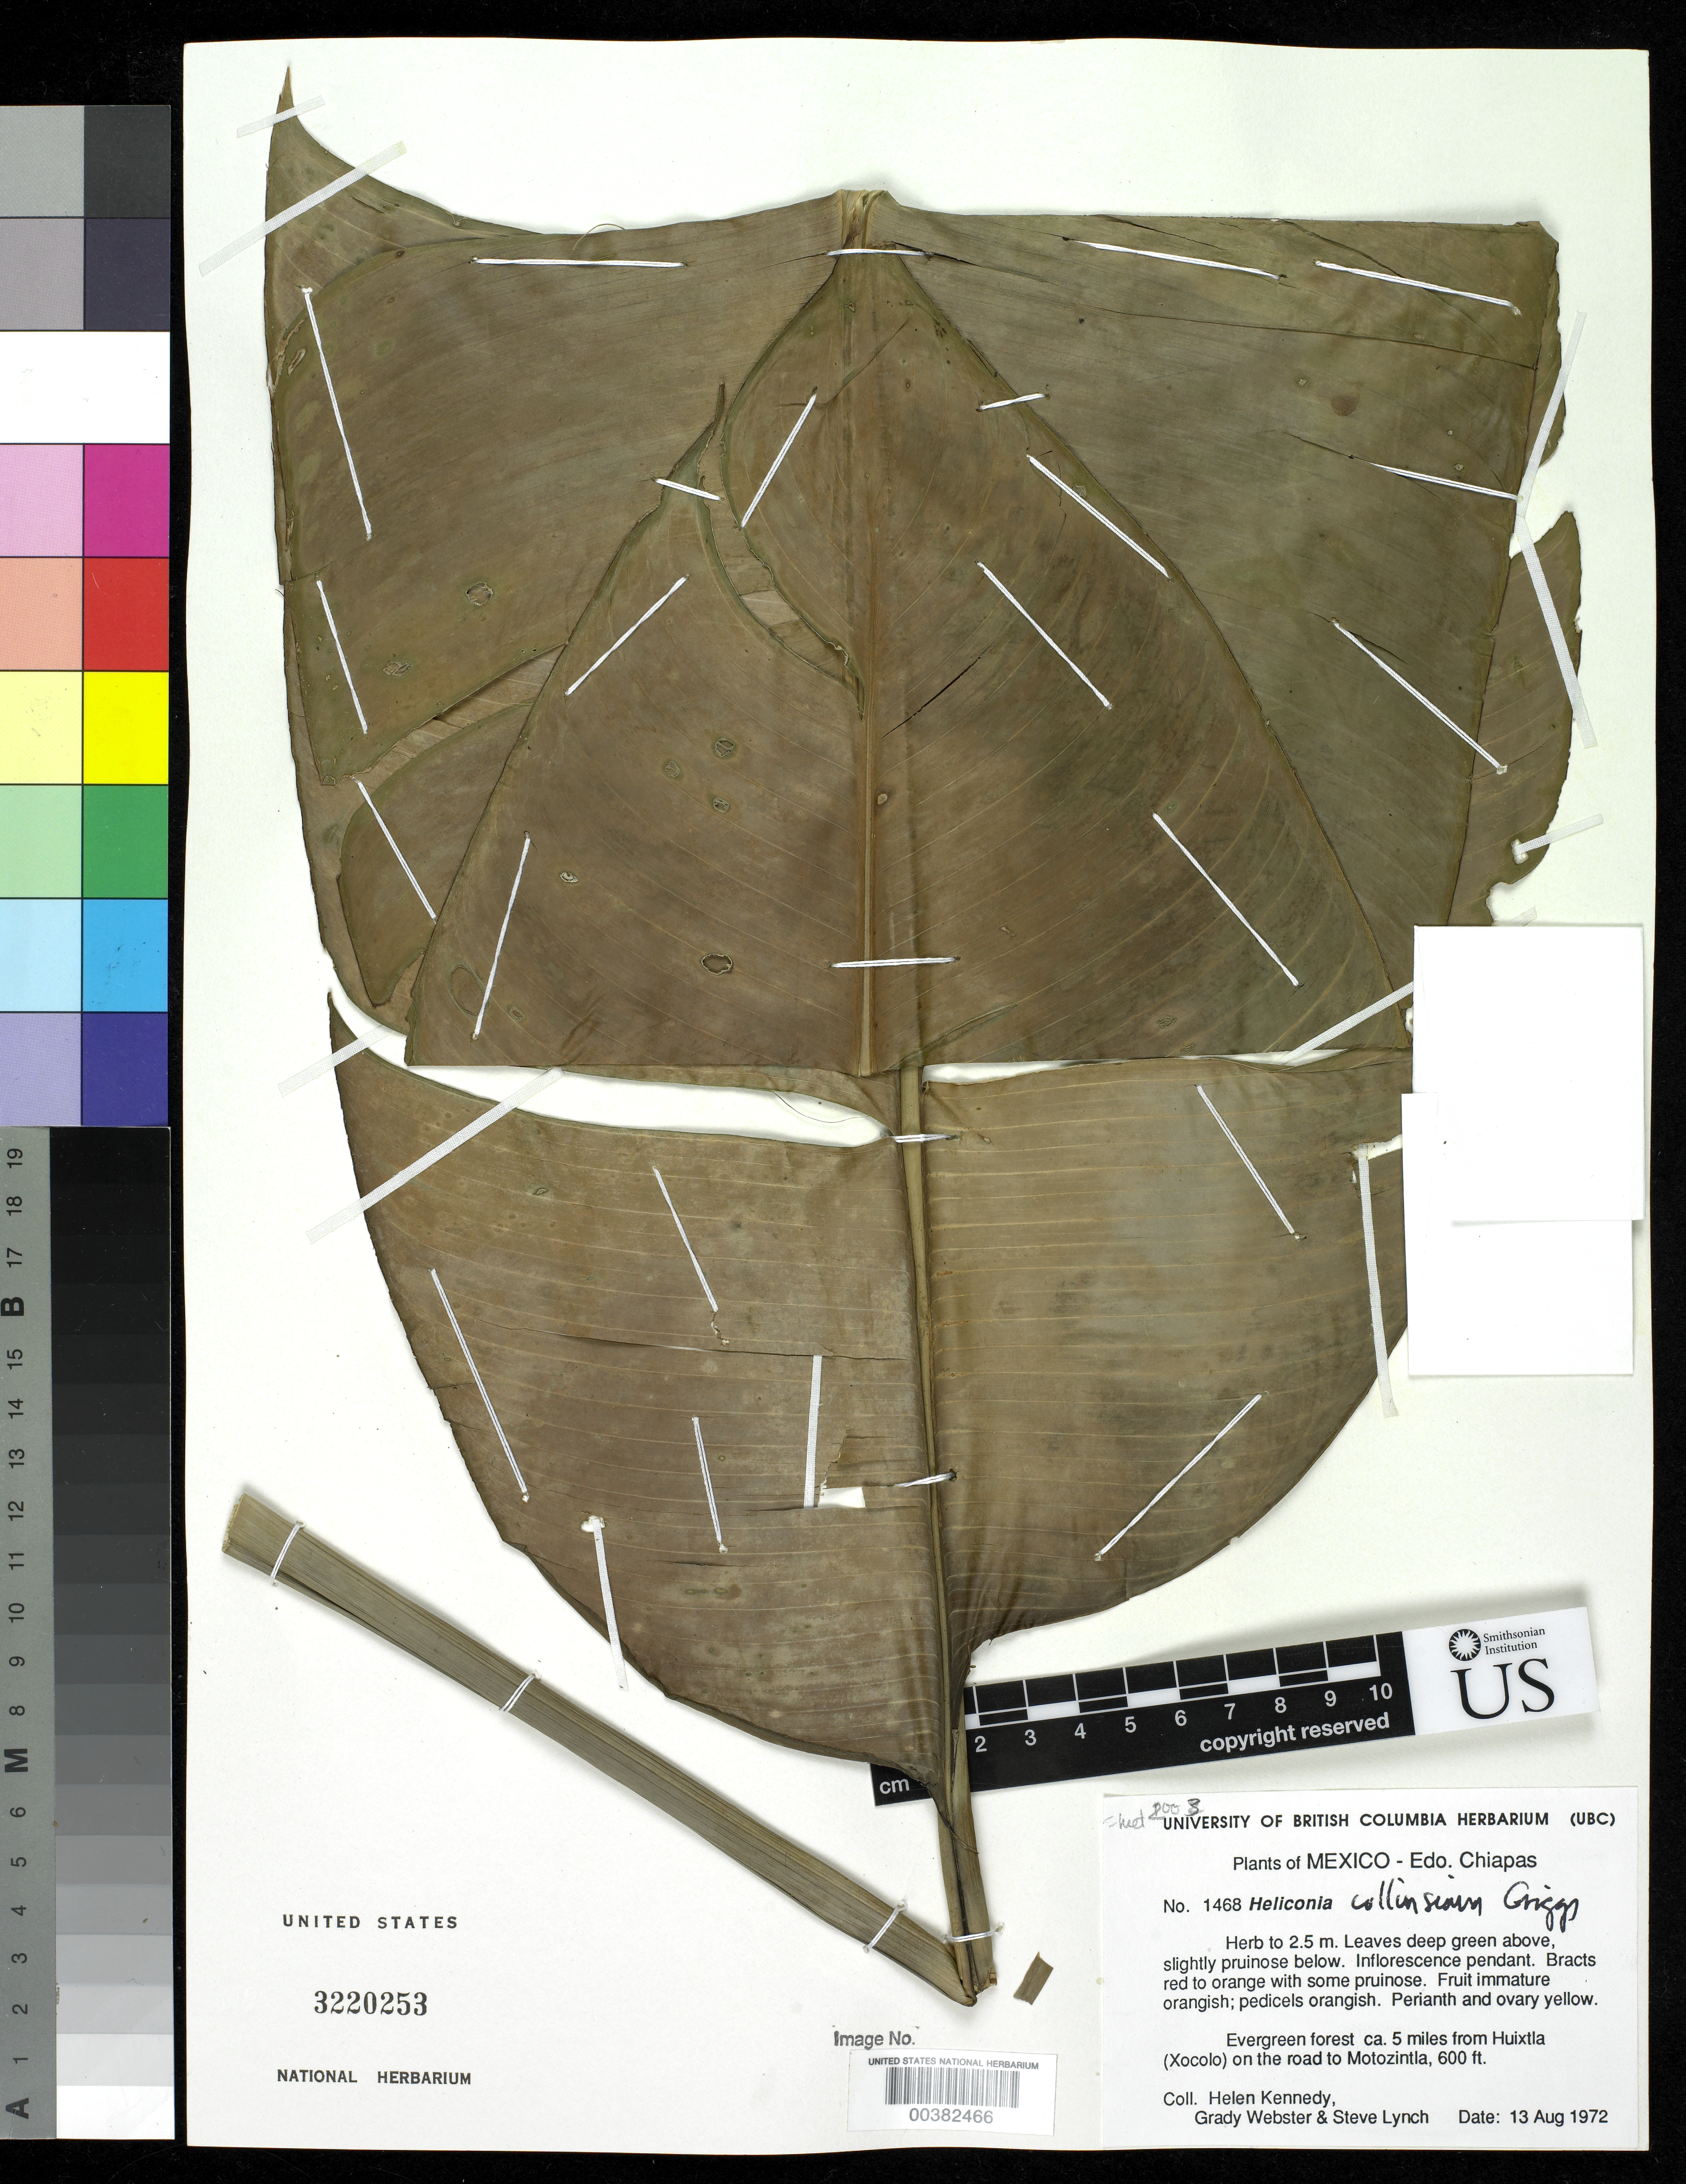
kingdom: Plantae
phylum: Tracheophyta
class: Liliopsida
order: Zingiberales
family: Heliconiaceae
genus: Heliconia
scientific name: Heliconia collinsiana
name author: R.F. Griggs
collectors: H. Kennedy, G. L. Webster & S. Lynch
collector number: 1468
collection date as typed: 13 Aug 1972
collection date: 1972-08-13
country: Mexico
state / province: Chiapas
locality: Between Huixtla (xocolo) and Motozintla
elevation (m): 183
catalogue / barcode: US 3220253